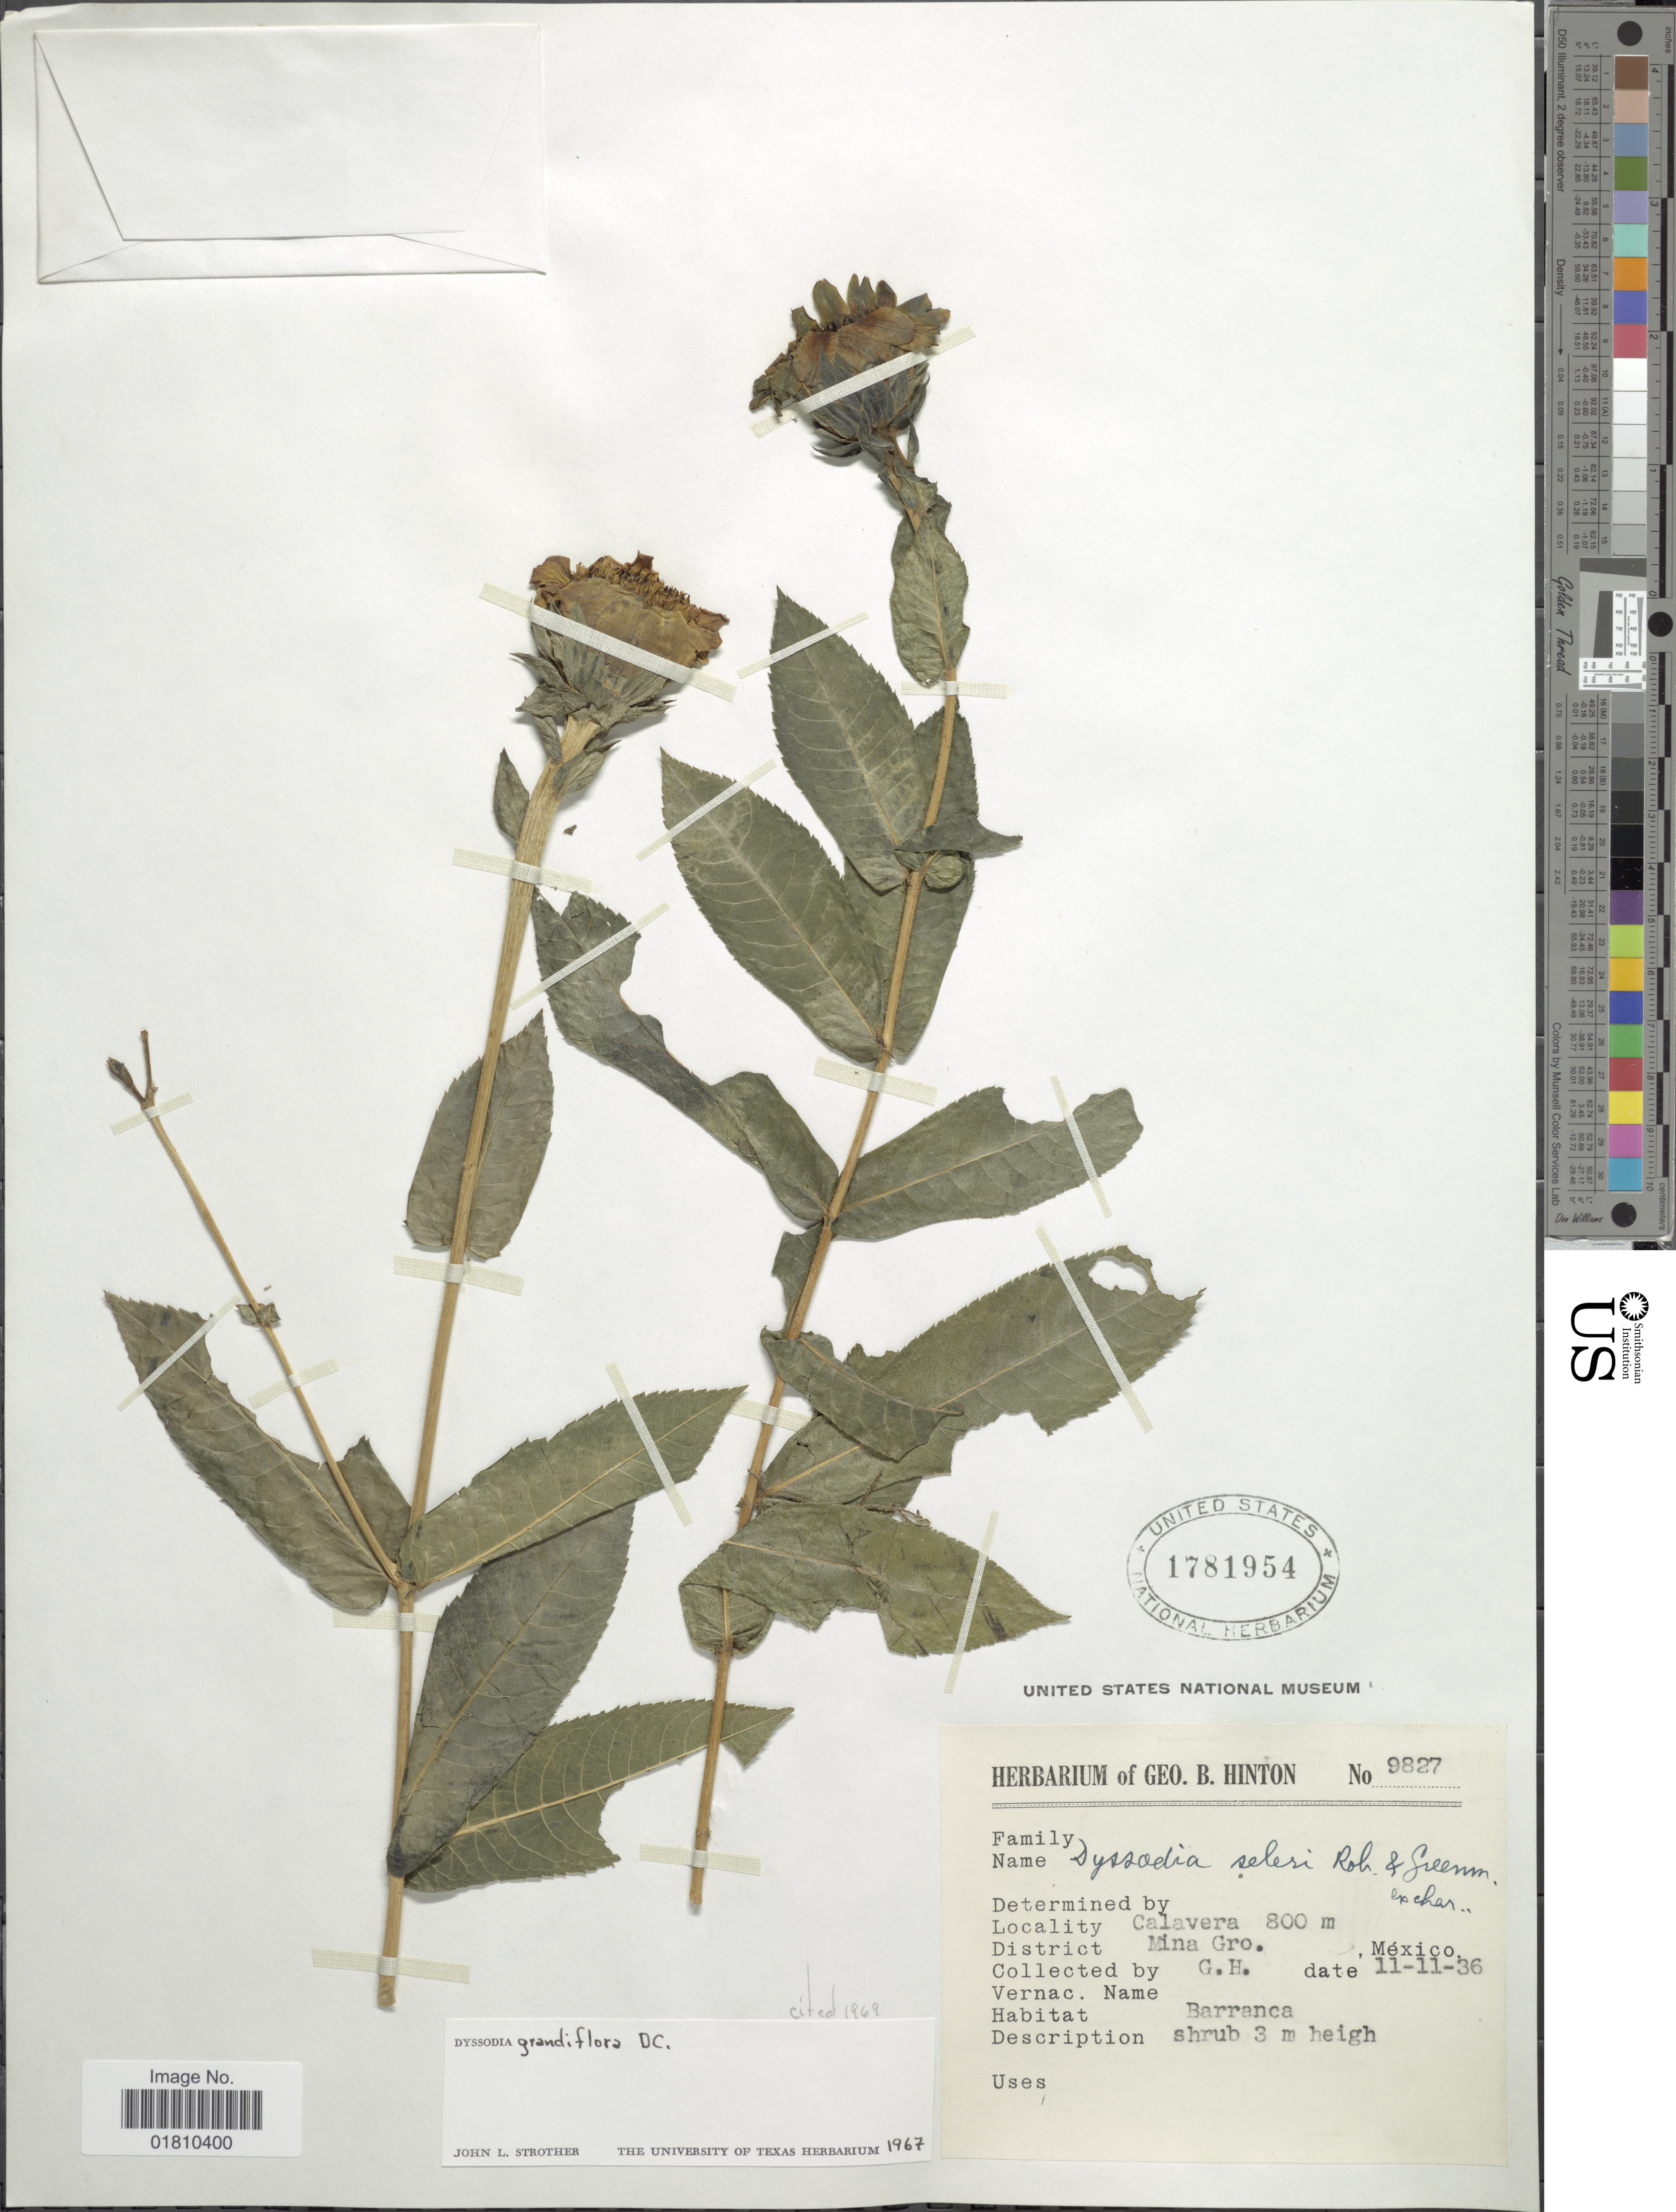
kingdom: Plantae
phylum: Tracheophyta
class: Magnoliopsida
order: Asterales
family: Asteraceae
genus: Boeberoides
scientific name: Boeberoides grandiflora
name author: (DC.) Strother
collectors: G. B. Hinton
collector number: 9827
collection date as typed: Transcribed d/m/y: 11/11/36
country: Mexico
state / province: Guerrero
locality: Calavera, District Mina Gro., Barranca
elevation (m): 800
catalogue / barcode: US 1781954